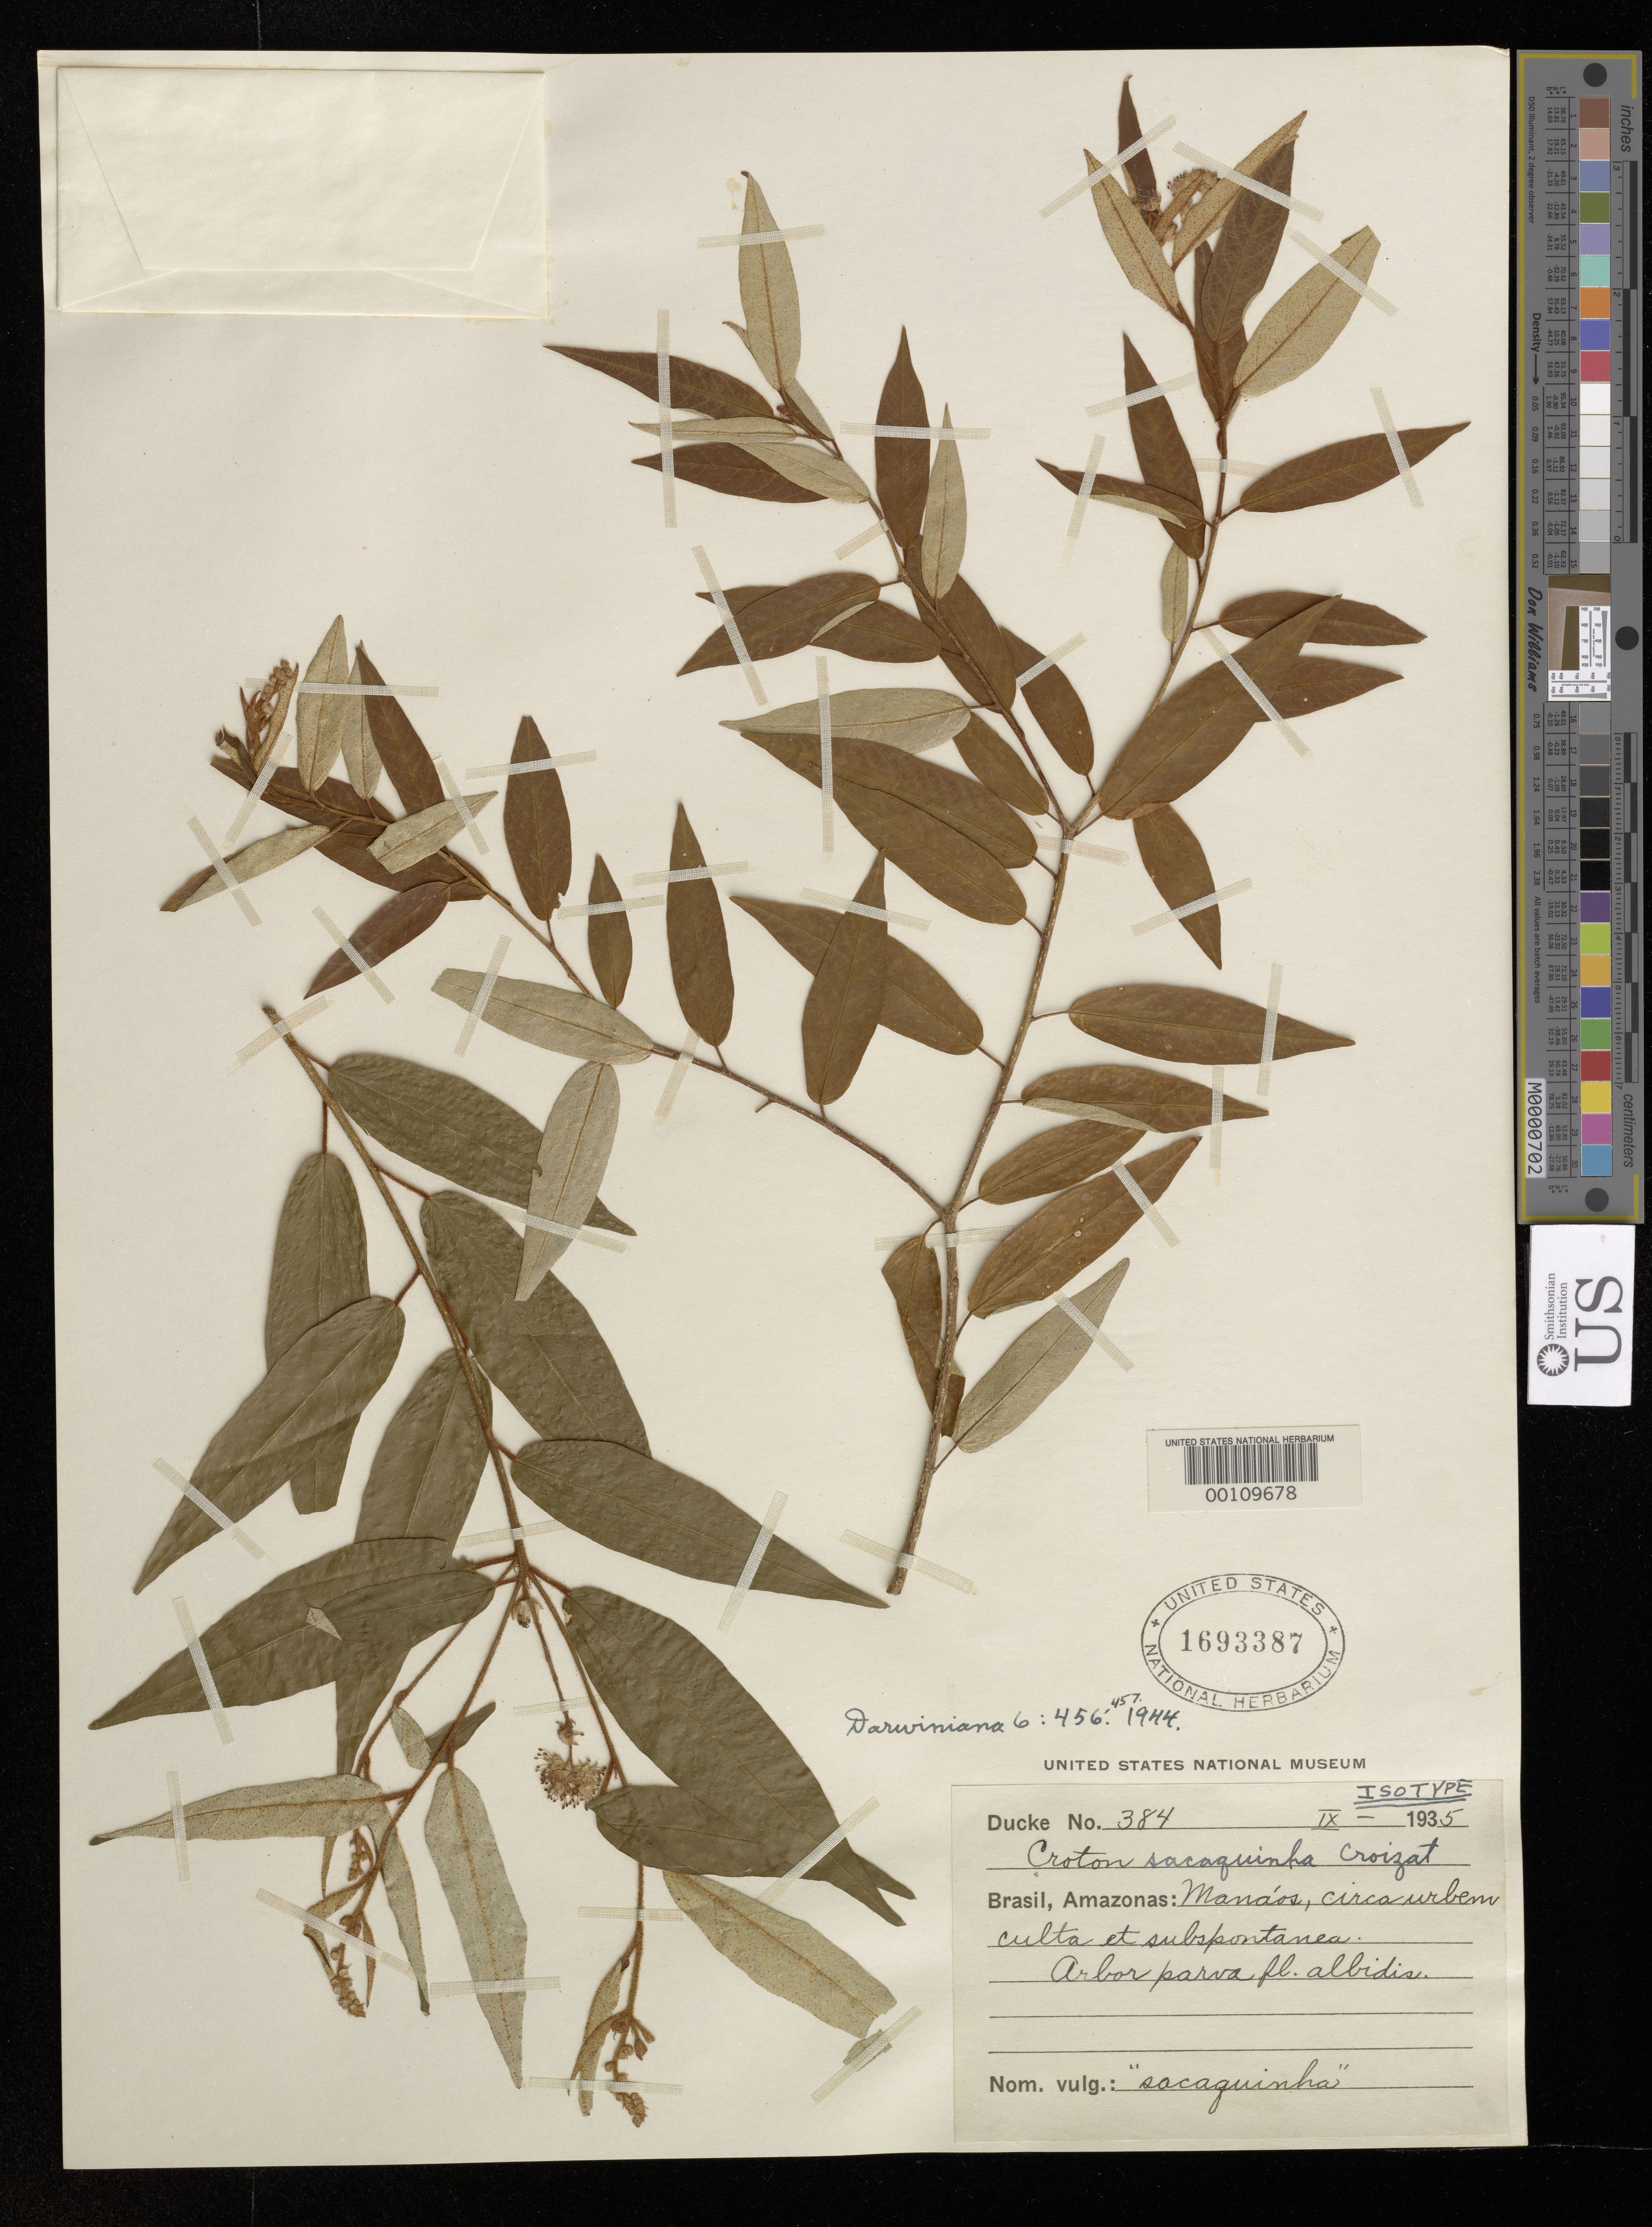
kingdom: Plantae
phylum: Tracheophyta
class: Magnoliopsida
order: Malpighiales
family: Euphorbiaceae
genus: Croton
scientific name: Croton sacaquinha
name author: Croizat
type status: Isotype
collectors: A. Ducke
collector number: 384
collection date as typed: Sep 1935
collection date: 1935-09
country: Brazil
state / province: Amazonas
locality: Manaos.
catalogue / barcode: US 1693387